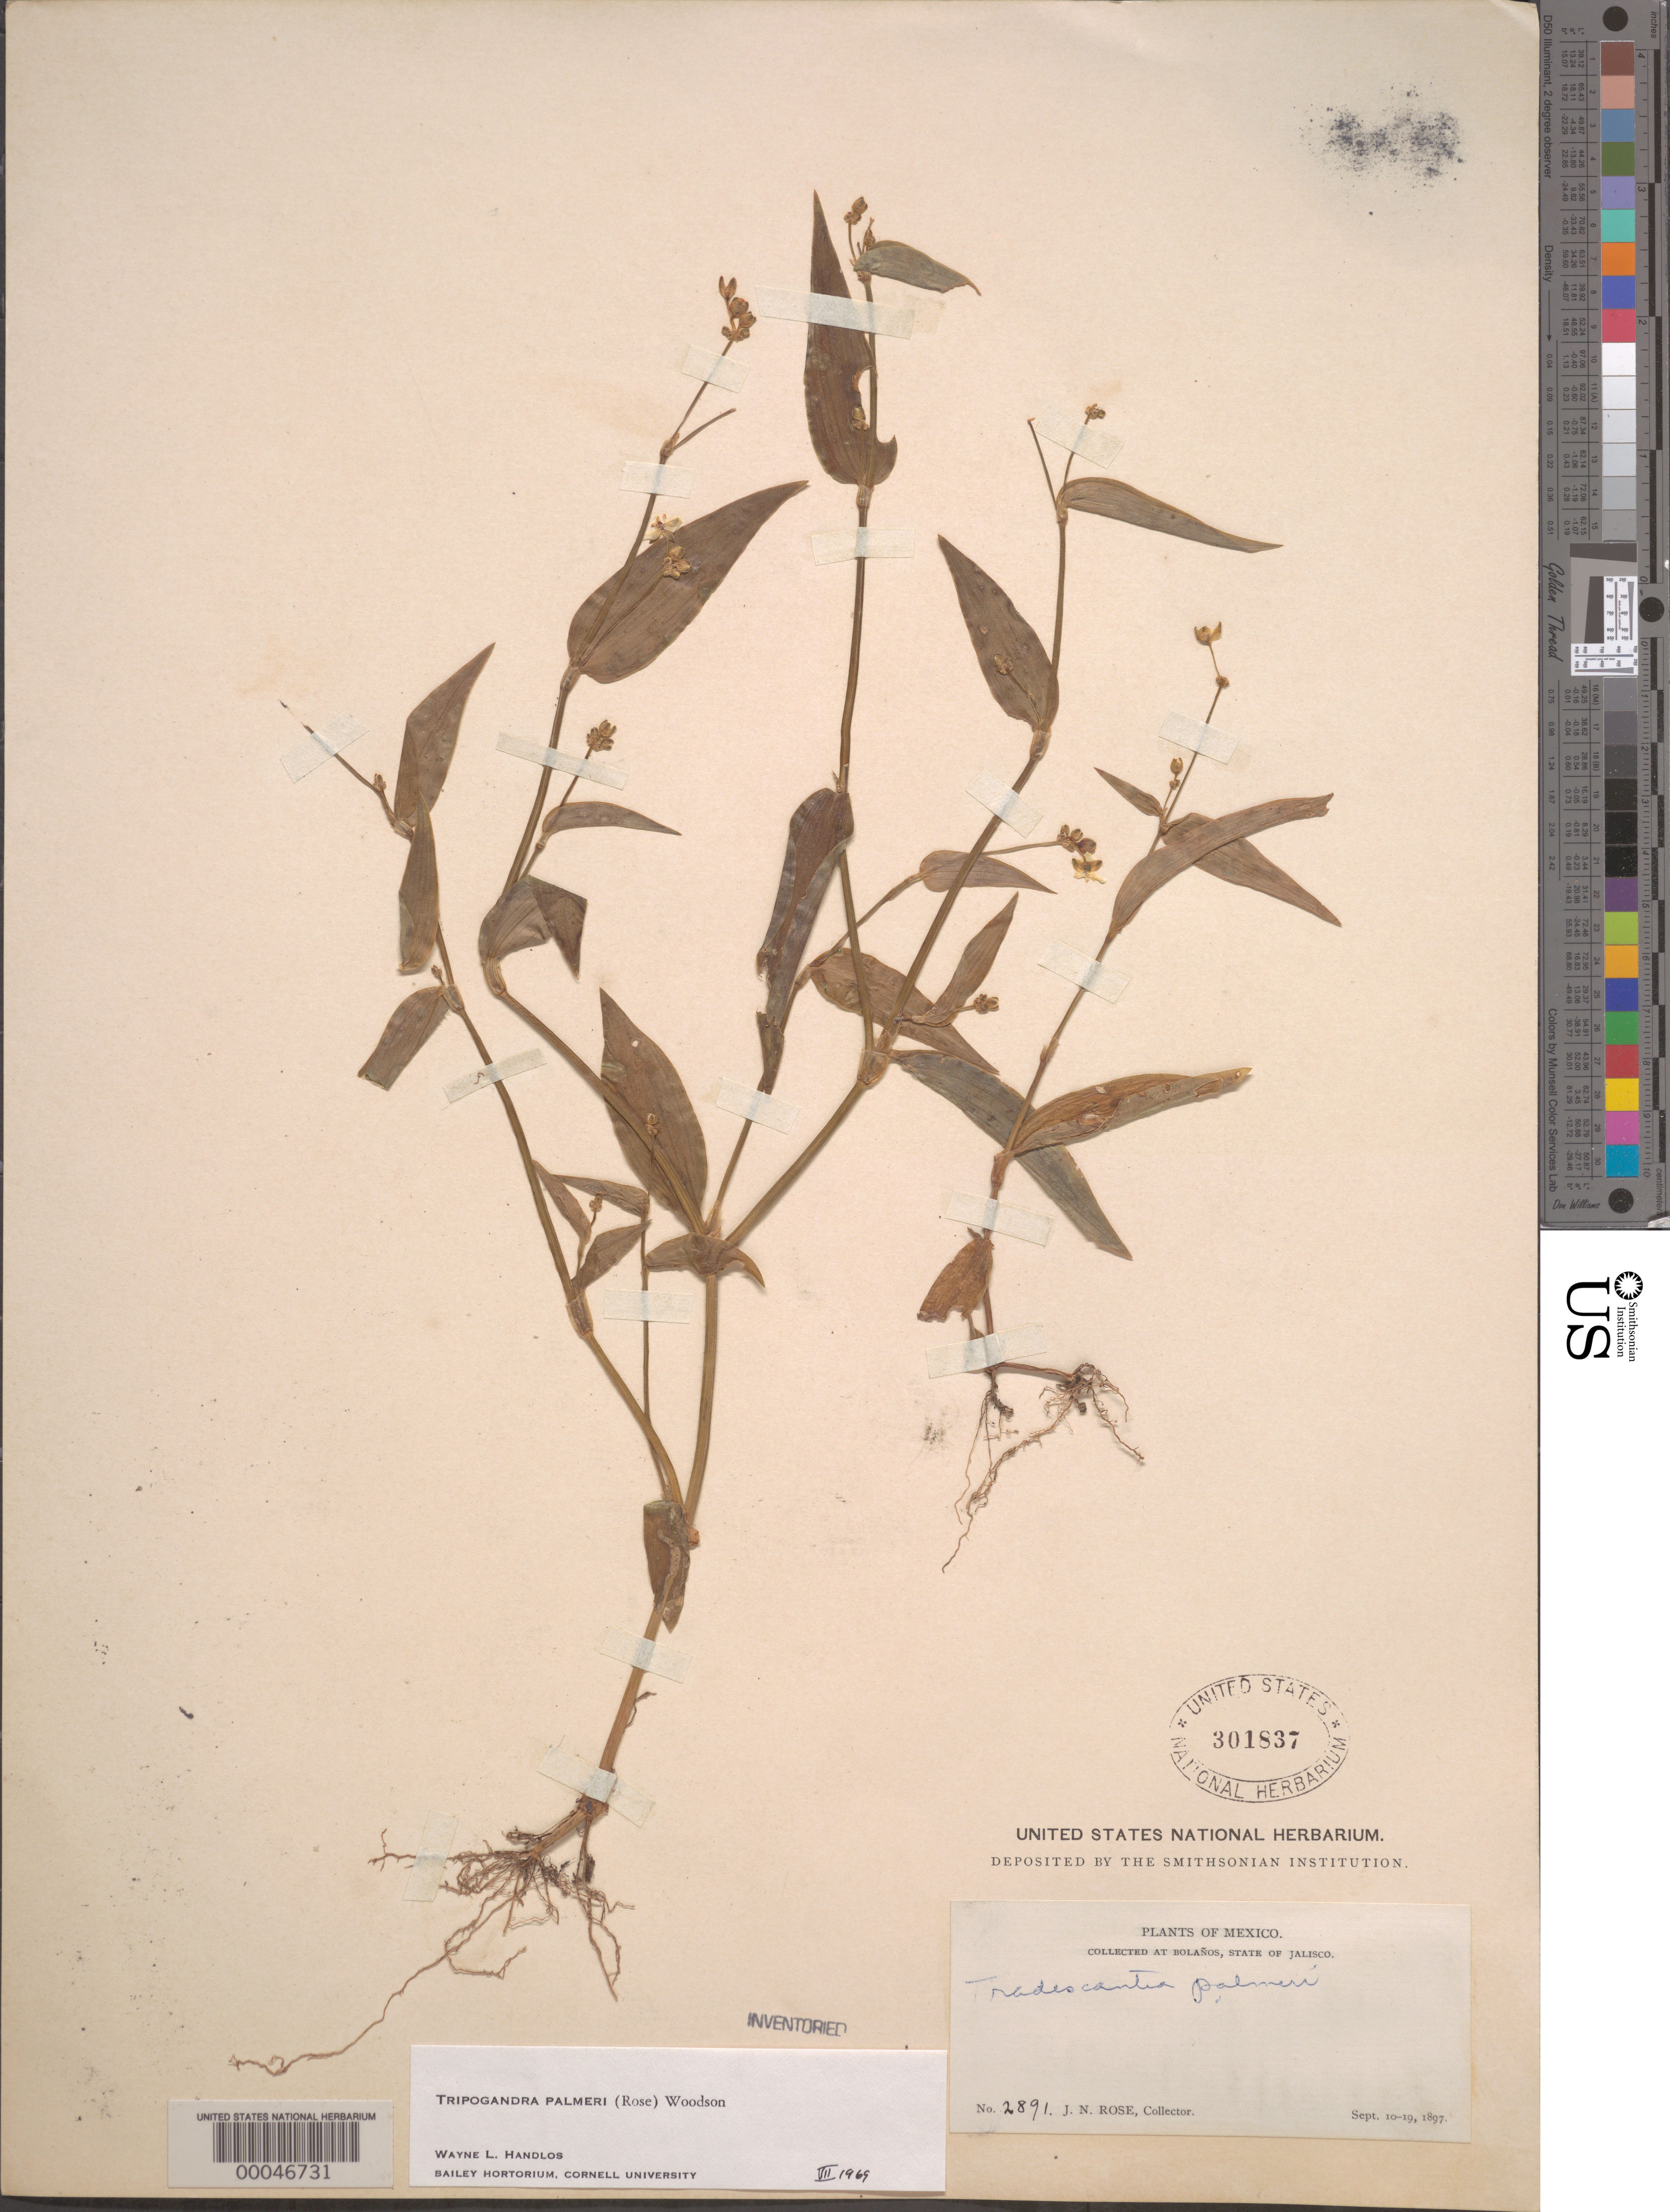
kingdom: Plantae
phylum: Tracheophyta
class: Liliopsida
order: Commelinales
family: Commelinaceae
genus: Tripogandra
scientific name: Tripogandra palmeri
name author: (Rose) Woodson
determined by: Handlos, W. L.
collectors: J. N. Rose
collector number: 2891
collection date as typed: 10 Sep 1897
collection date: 1897-09-10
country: Mexico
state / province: Jalisco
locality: Bolanos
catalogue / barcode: US 301837